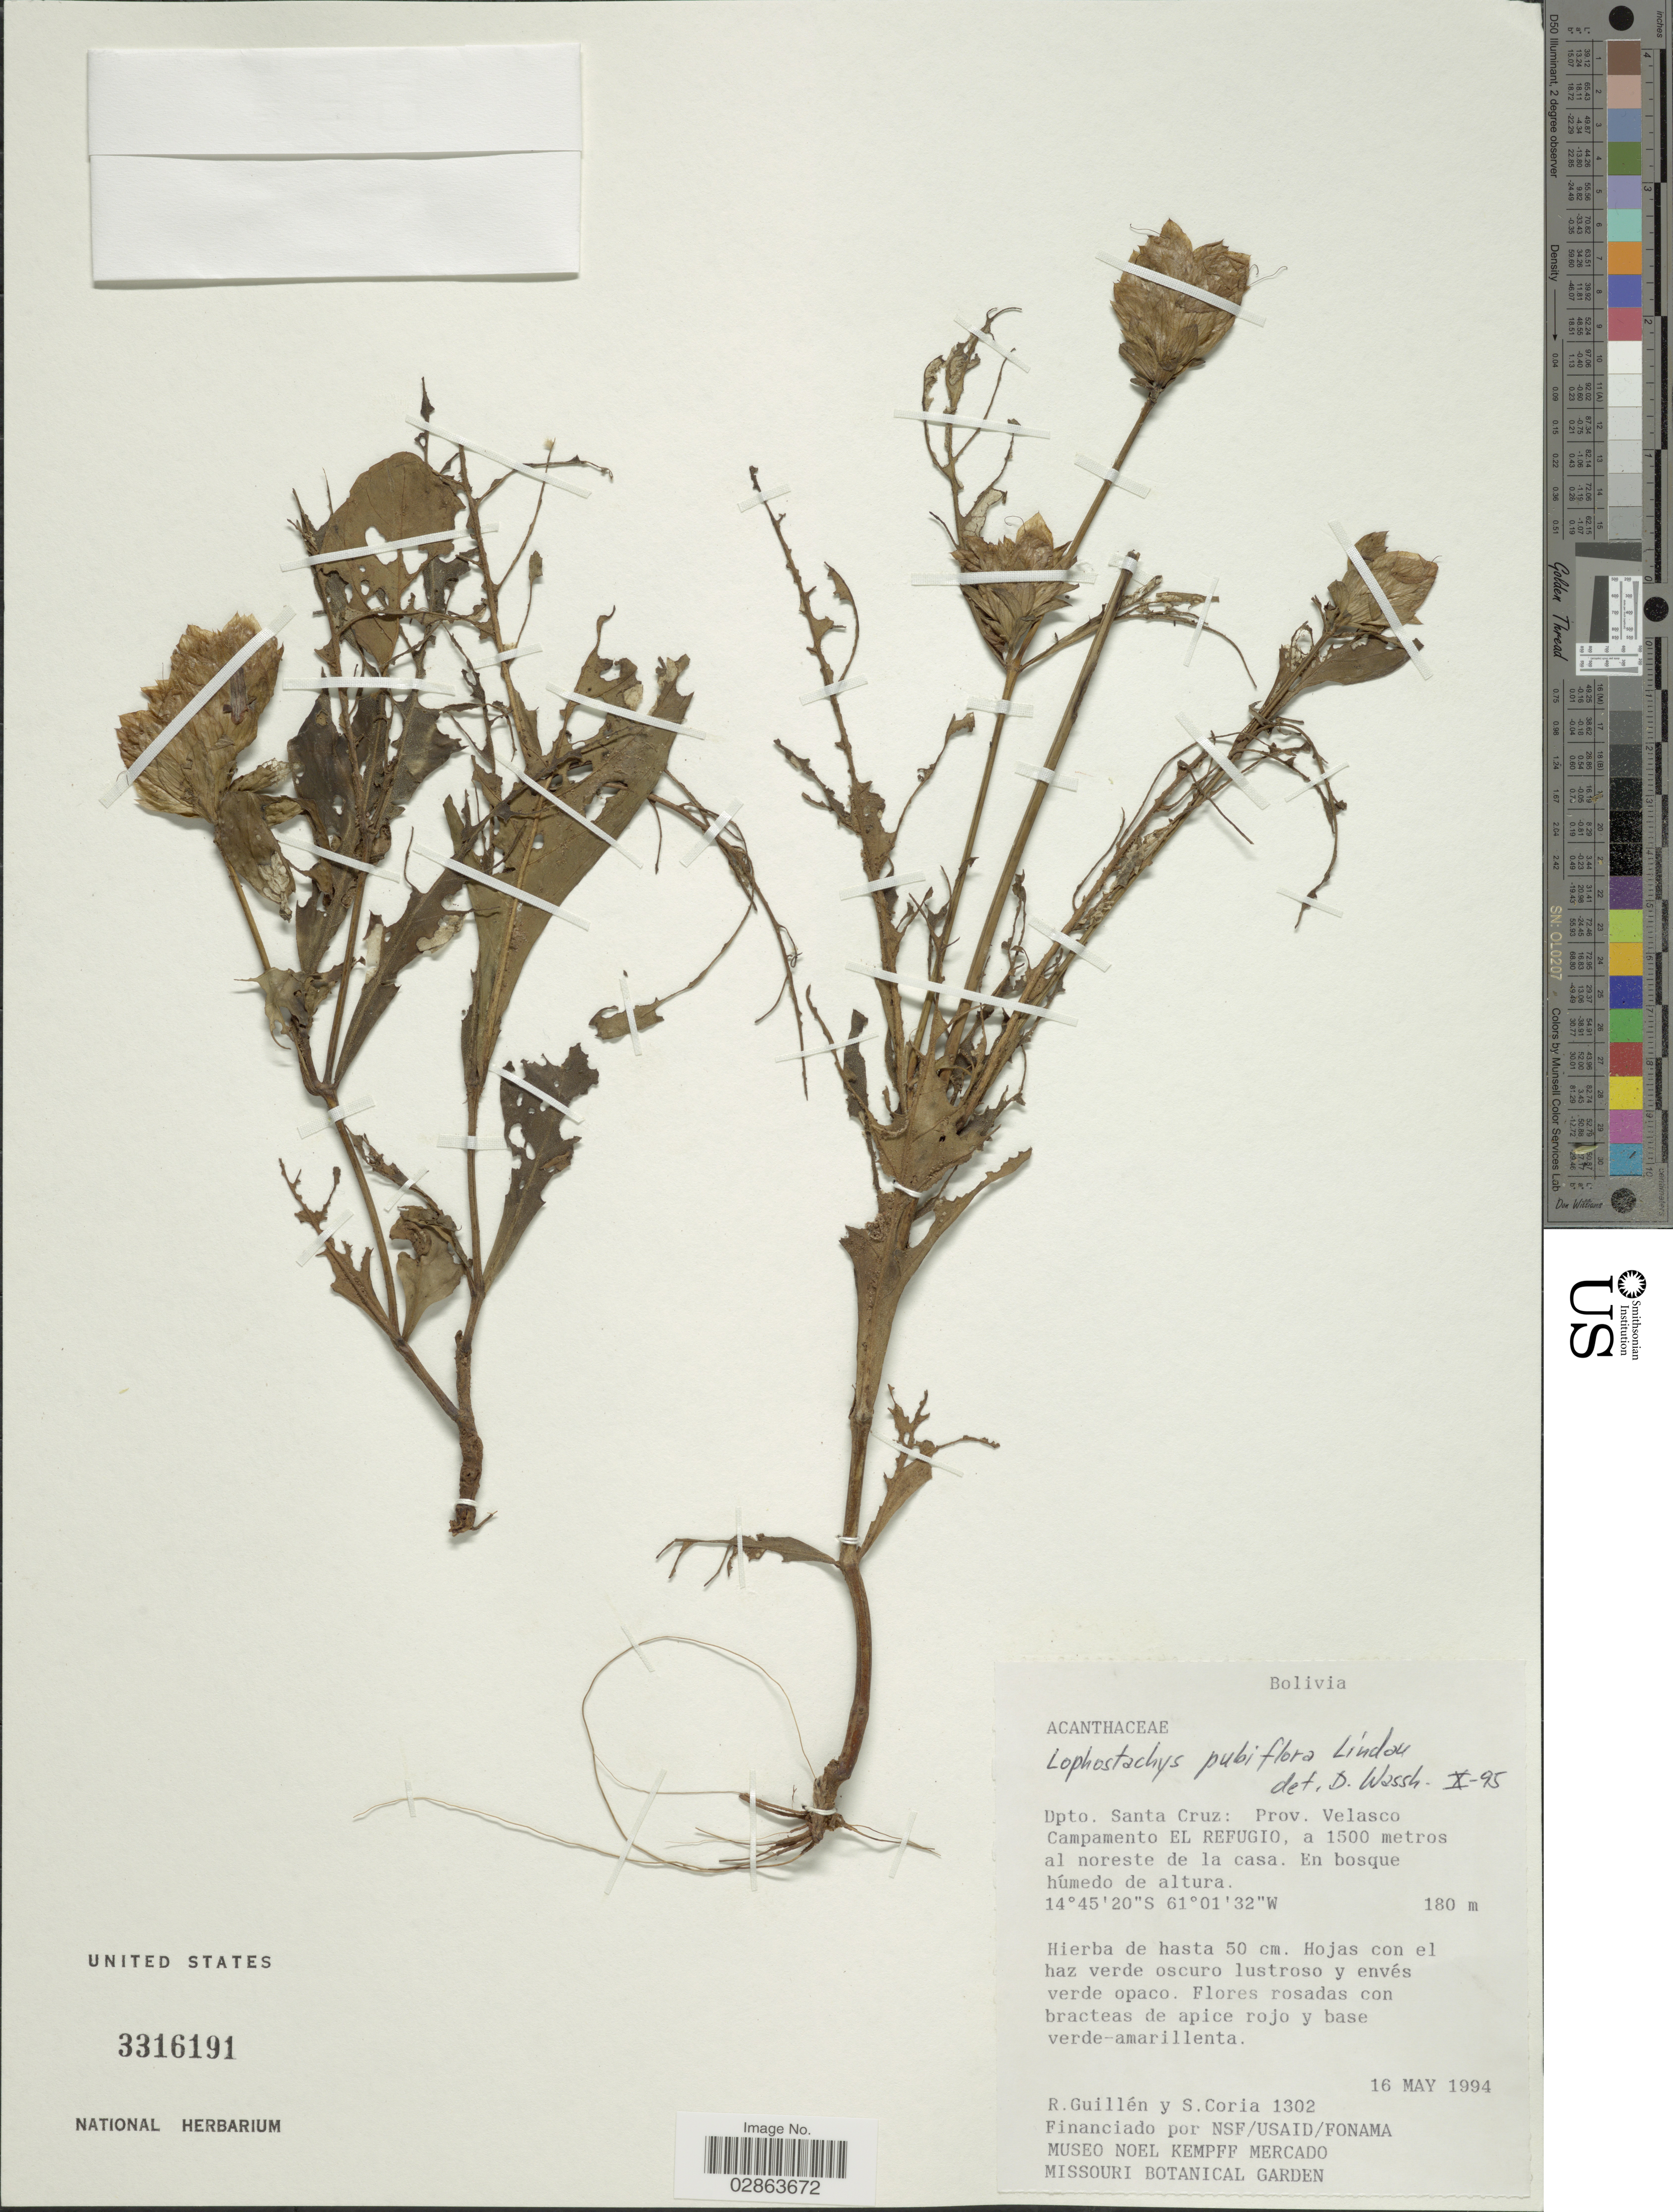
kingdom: Plantae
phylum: Tracheophyta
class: Magnoliopsida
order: Lamiales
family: Acanthaceae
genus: Lepidagathis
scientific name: Lepidagathis sessilifolia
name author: (Pohl) Kameyama ex Wassh. & J.R.I. Wood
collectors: R. Guillen & S. Coria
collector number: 1302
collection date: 1994-05-16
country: Bolivia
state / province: Santa Cruz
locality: Dpto. Santa Cruz: Prov. Velasco. Campamento El Refugio, a 1500 metros al noreste de la casa.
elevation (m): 180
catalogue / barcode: US 3316191